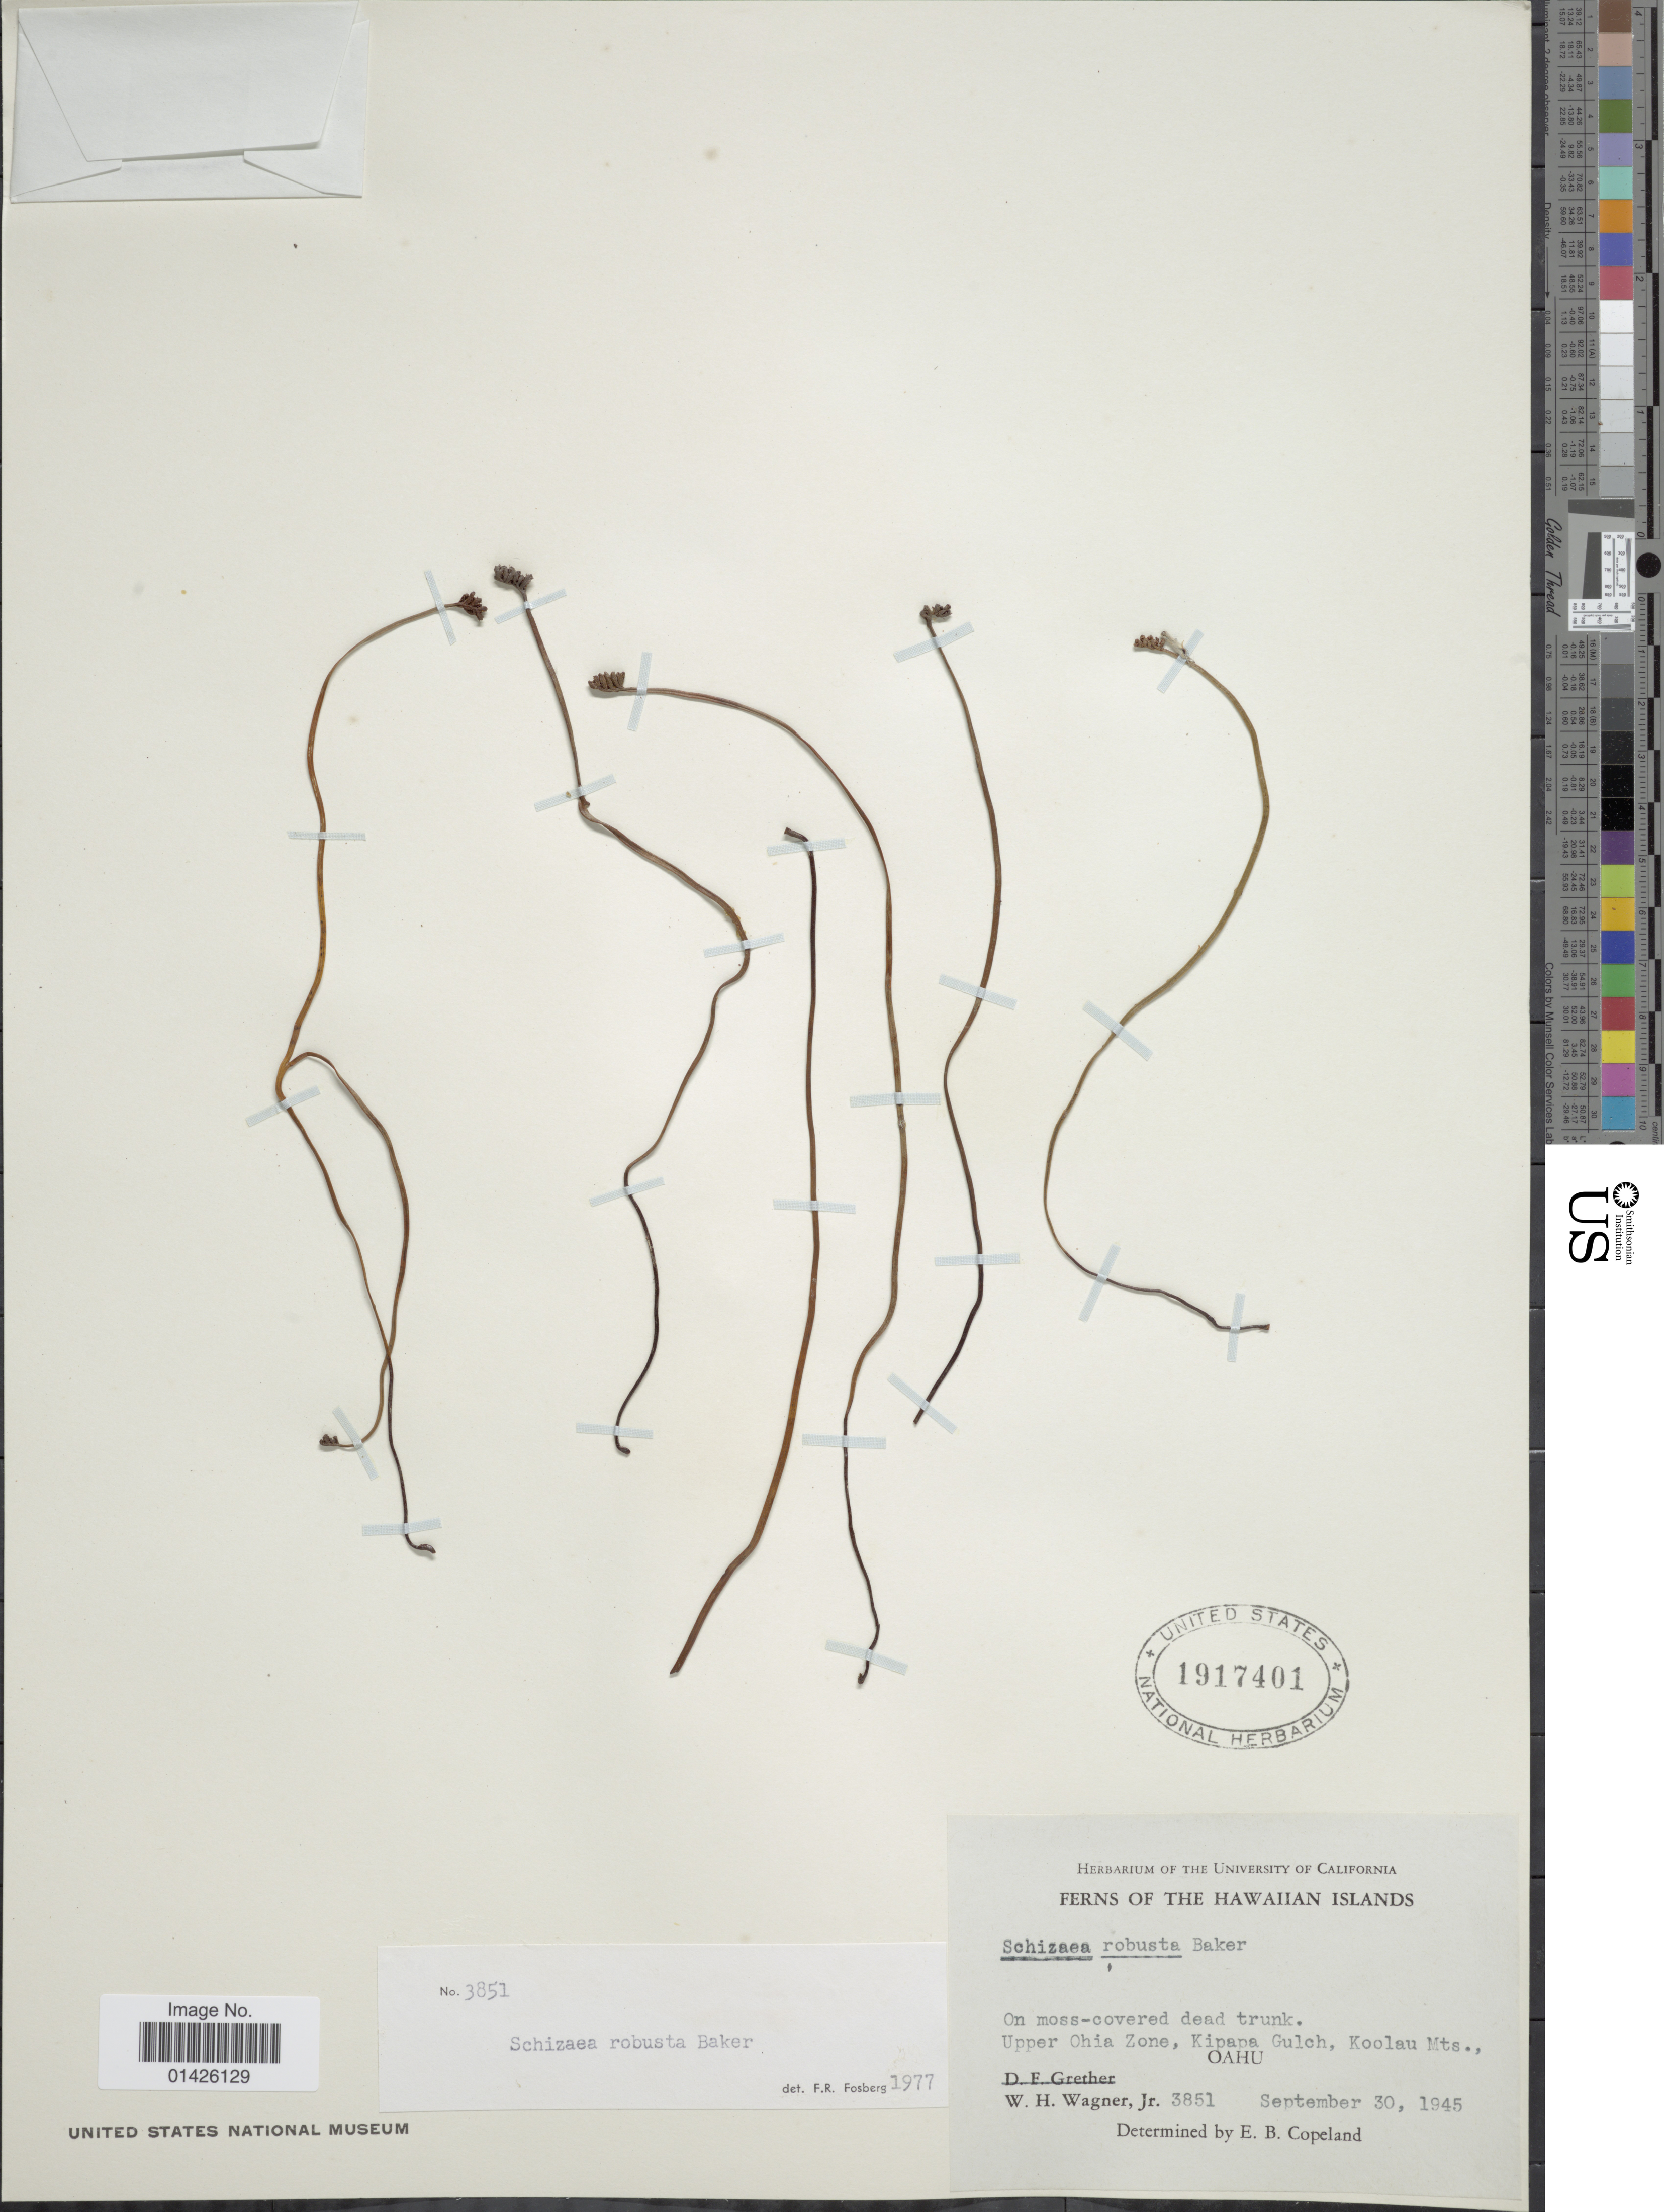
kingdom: Plantae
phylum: Tracheophyta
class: Polypodiopsida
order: Schizaeales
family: Schizaeaceae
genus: Schizaea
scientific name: Schizaea robusta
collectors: W. H. Wagner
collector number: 3851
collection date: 1945-09-30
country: United States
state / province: Hawaii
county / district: Honolulu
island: Oahu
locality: The Hawaiian Islands, Upper Ohia Zone, Kipapa Gulch, Koolau Mts.,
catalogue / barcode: US 1917401